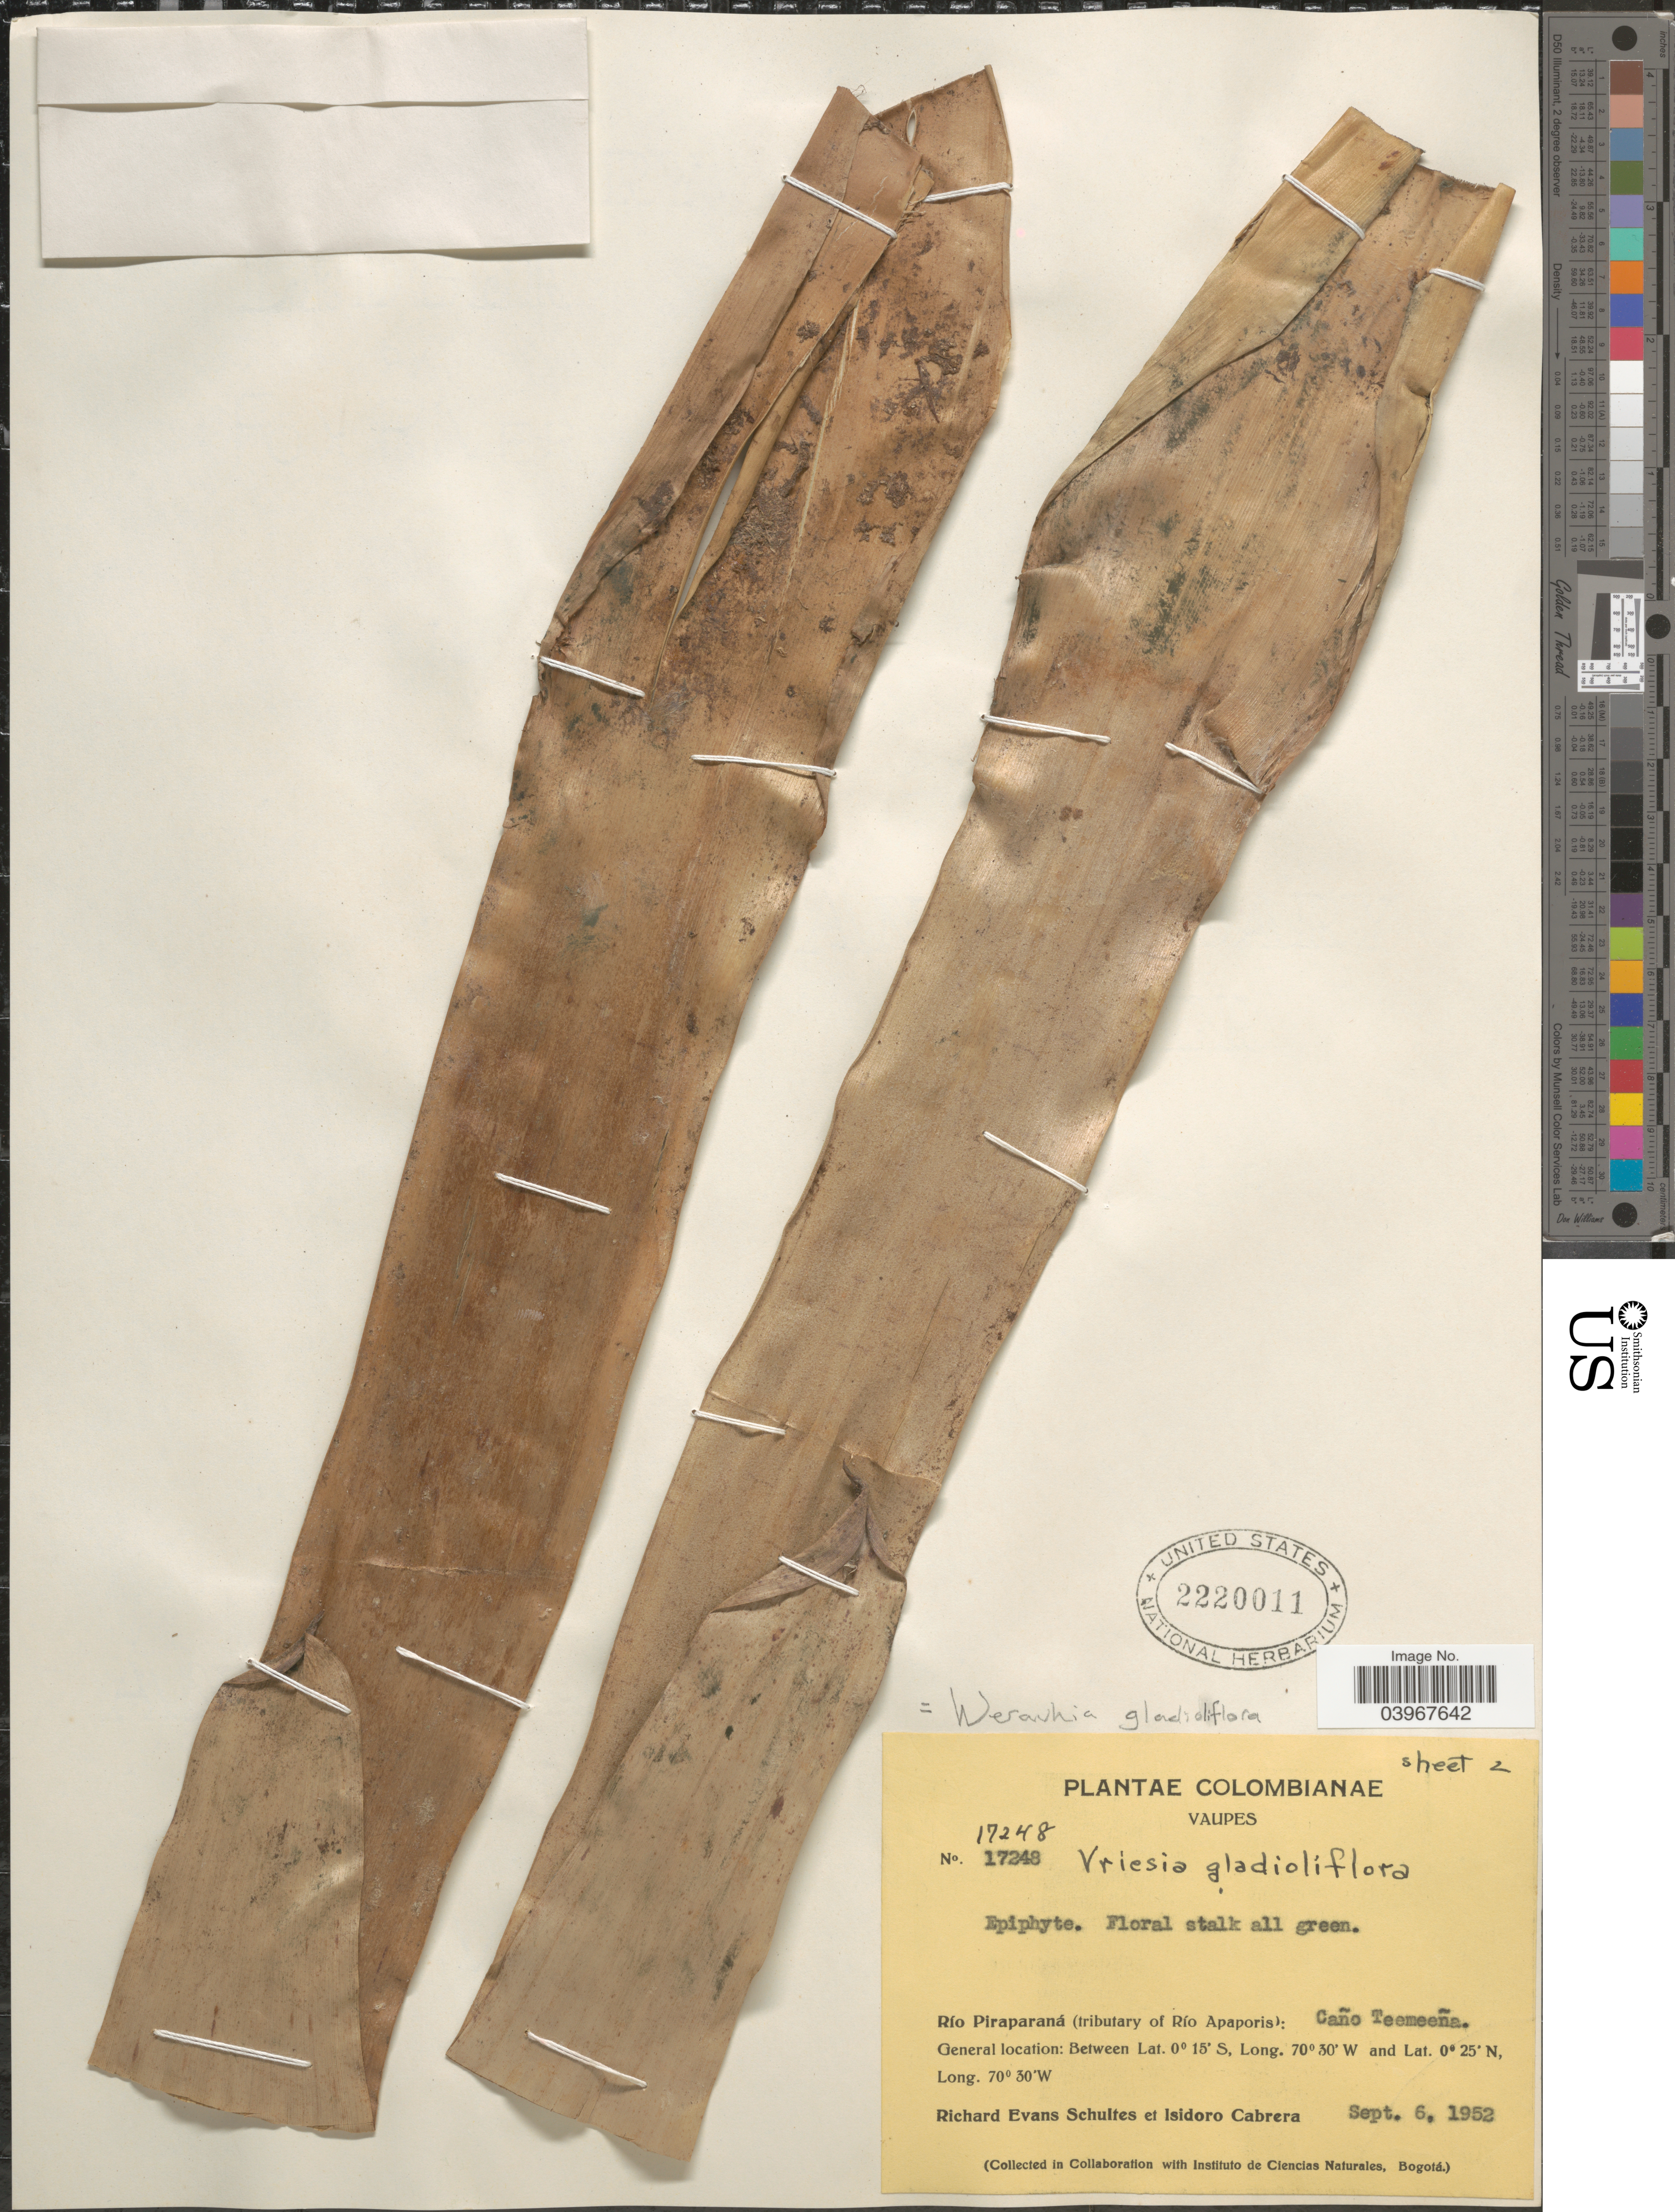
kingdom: Plantae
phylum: Tracheophyta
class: Liliopsida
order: Poales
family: Bromeliaceae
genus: Werauhia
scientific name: Werauhia gladioliflora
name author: (H. Wendl.) J.R. Grant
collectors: R. E. Schultes & I. Cabrera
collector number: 17248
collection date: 1952-09-06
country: Colombia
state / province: Vaupés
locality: Río Piraparaná (tributary of Río Apaporis): Caño Teemeeña.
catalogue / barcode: US 2220011